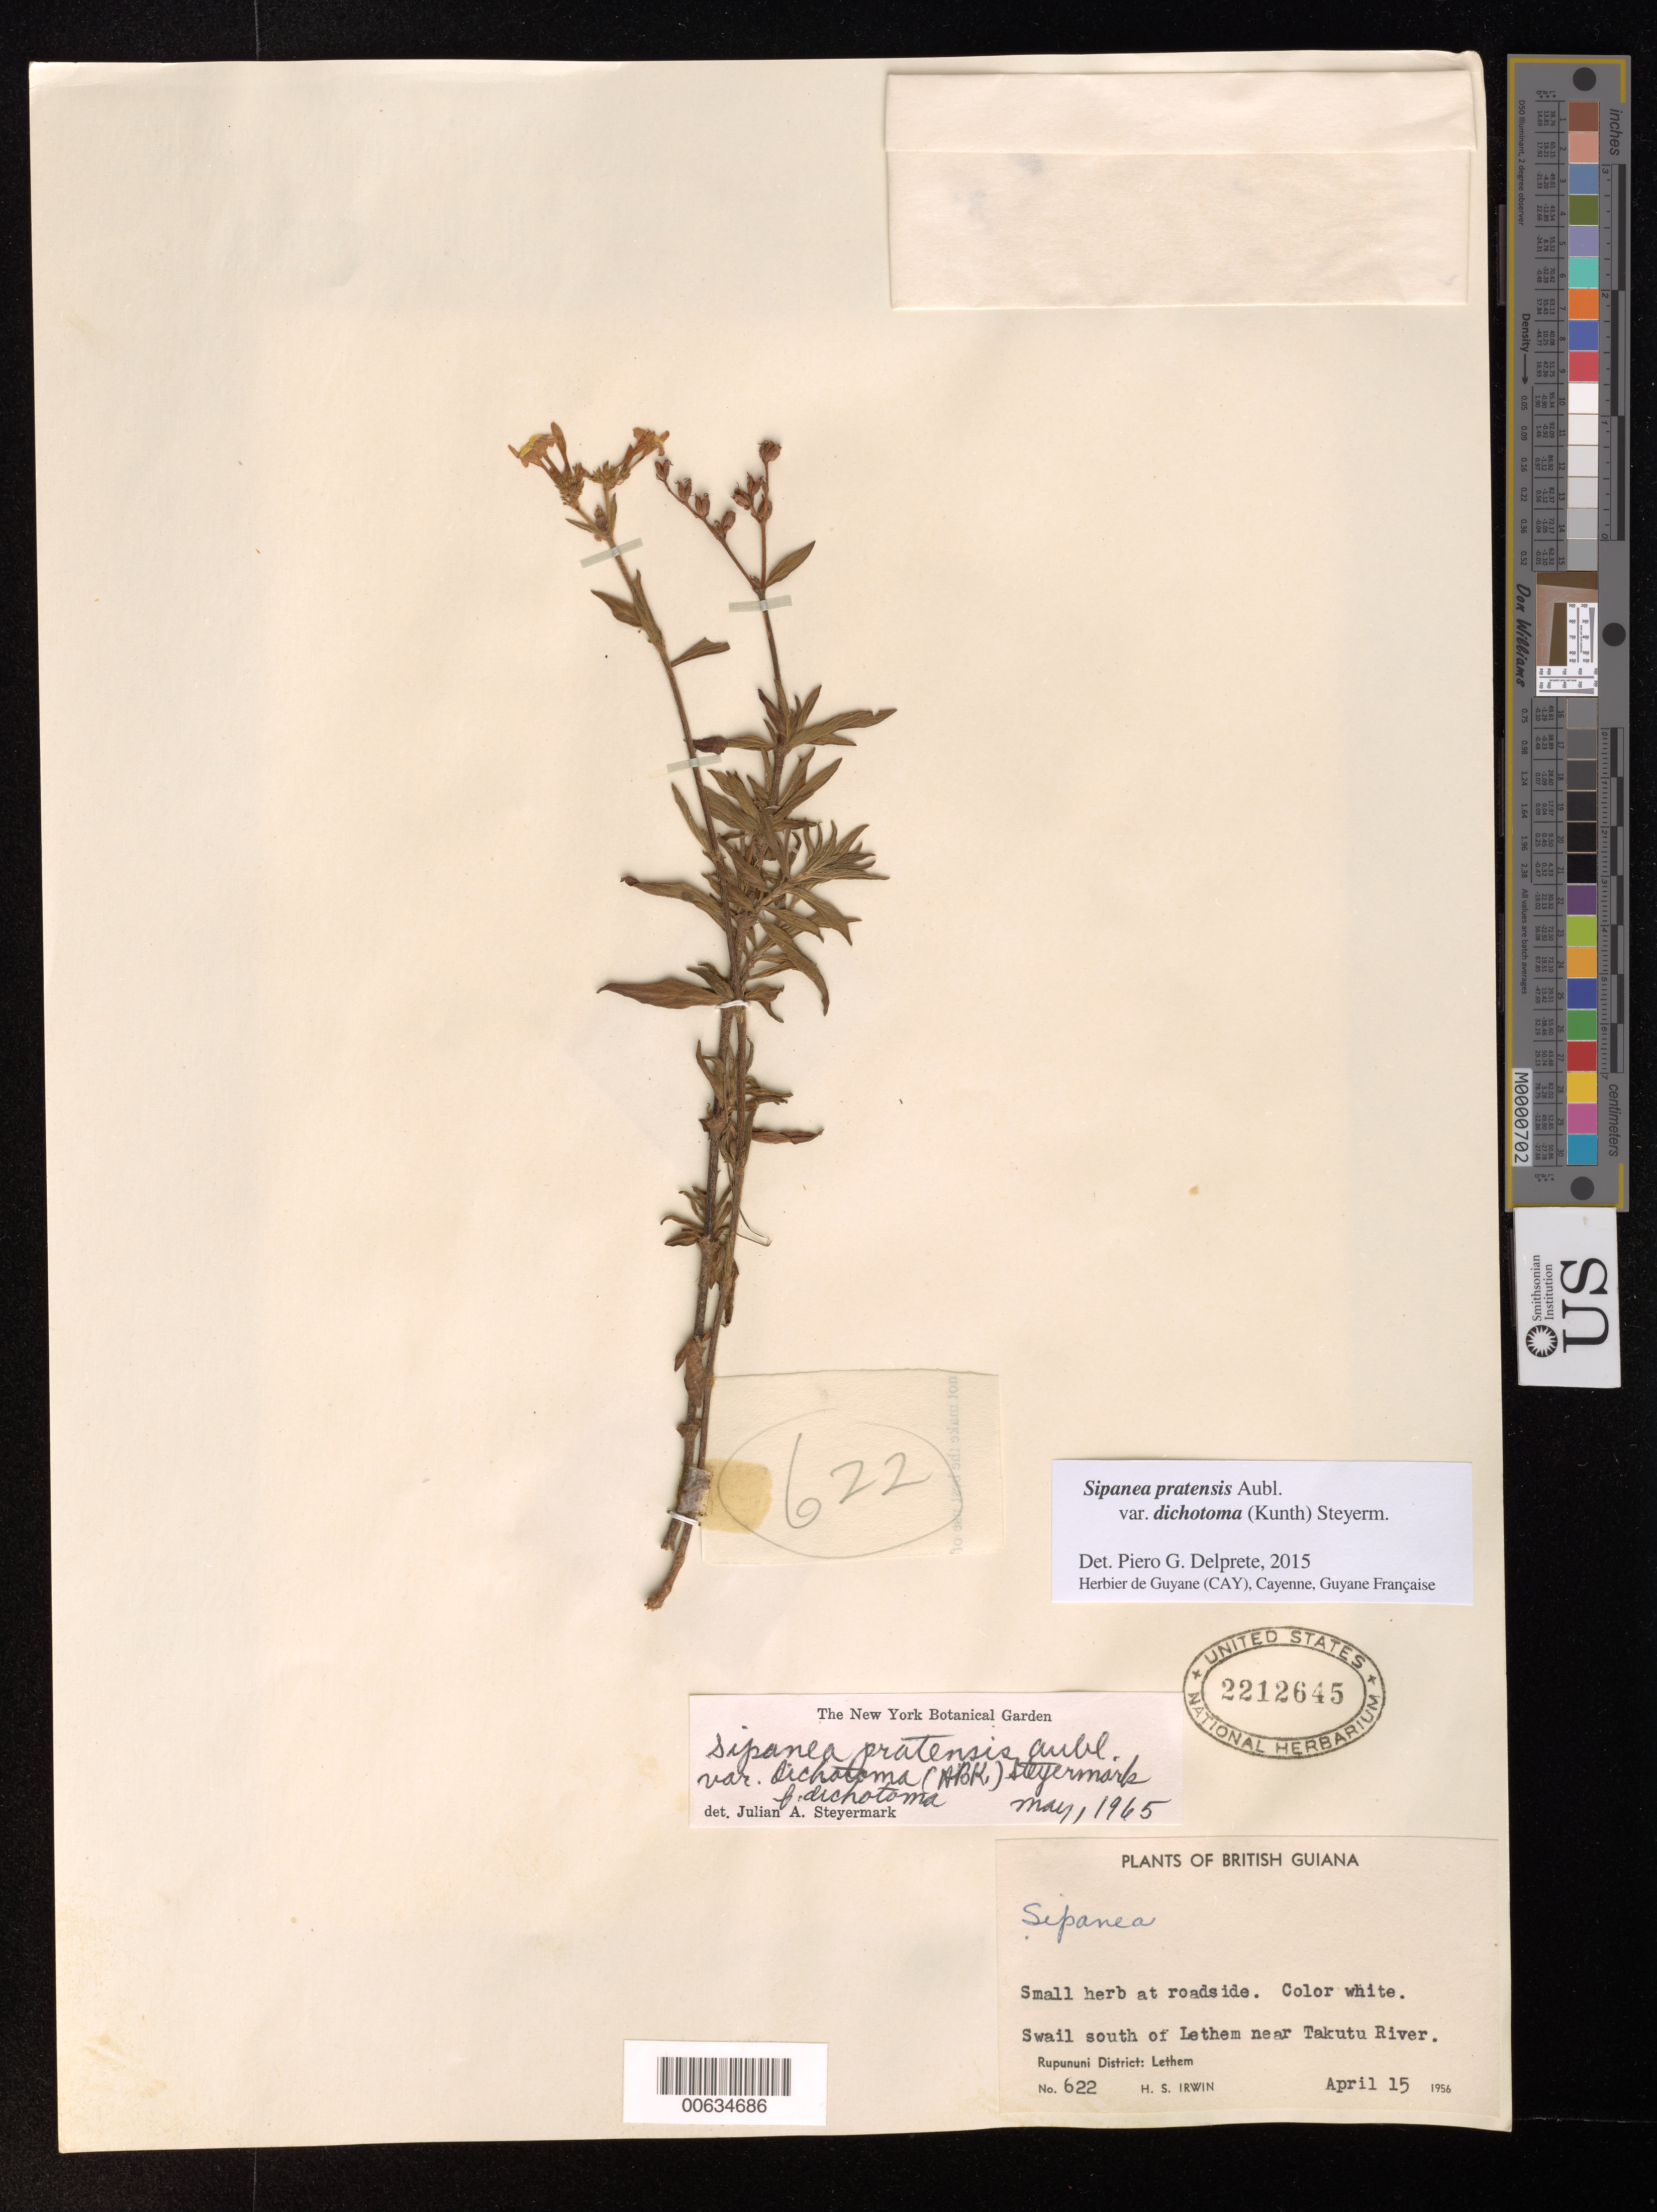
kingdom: Plantae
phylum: Tracheophyta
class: Magnoliopsida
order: Gentianales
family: Rubiaceae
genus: Sipanea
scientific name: Sipanea pratensis var. dichotoma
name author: (Kunth) Steyerm.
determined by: Steyermark, Julian A., (VEN)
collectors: H. Irwin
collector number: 622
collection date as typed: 15-Apr-56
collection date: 1956-04-15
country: Guyana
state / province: U. Takutu-U. Essequibo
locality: Rupununi Dist., S of Lethem, Takutu River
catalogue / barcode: US 2212645